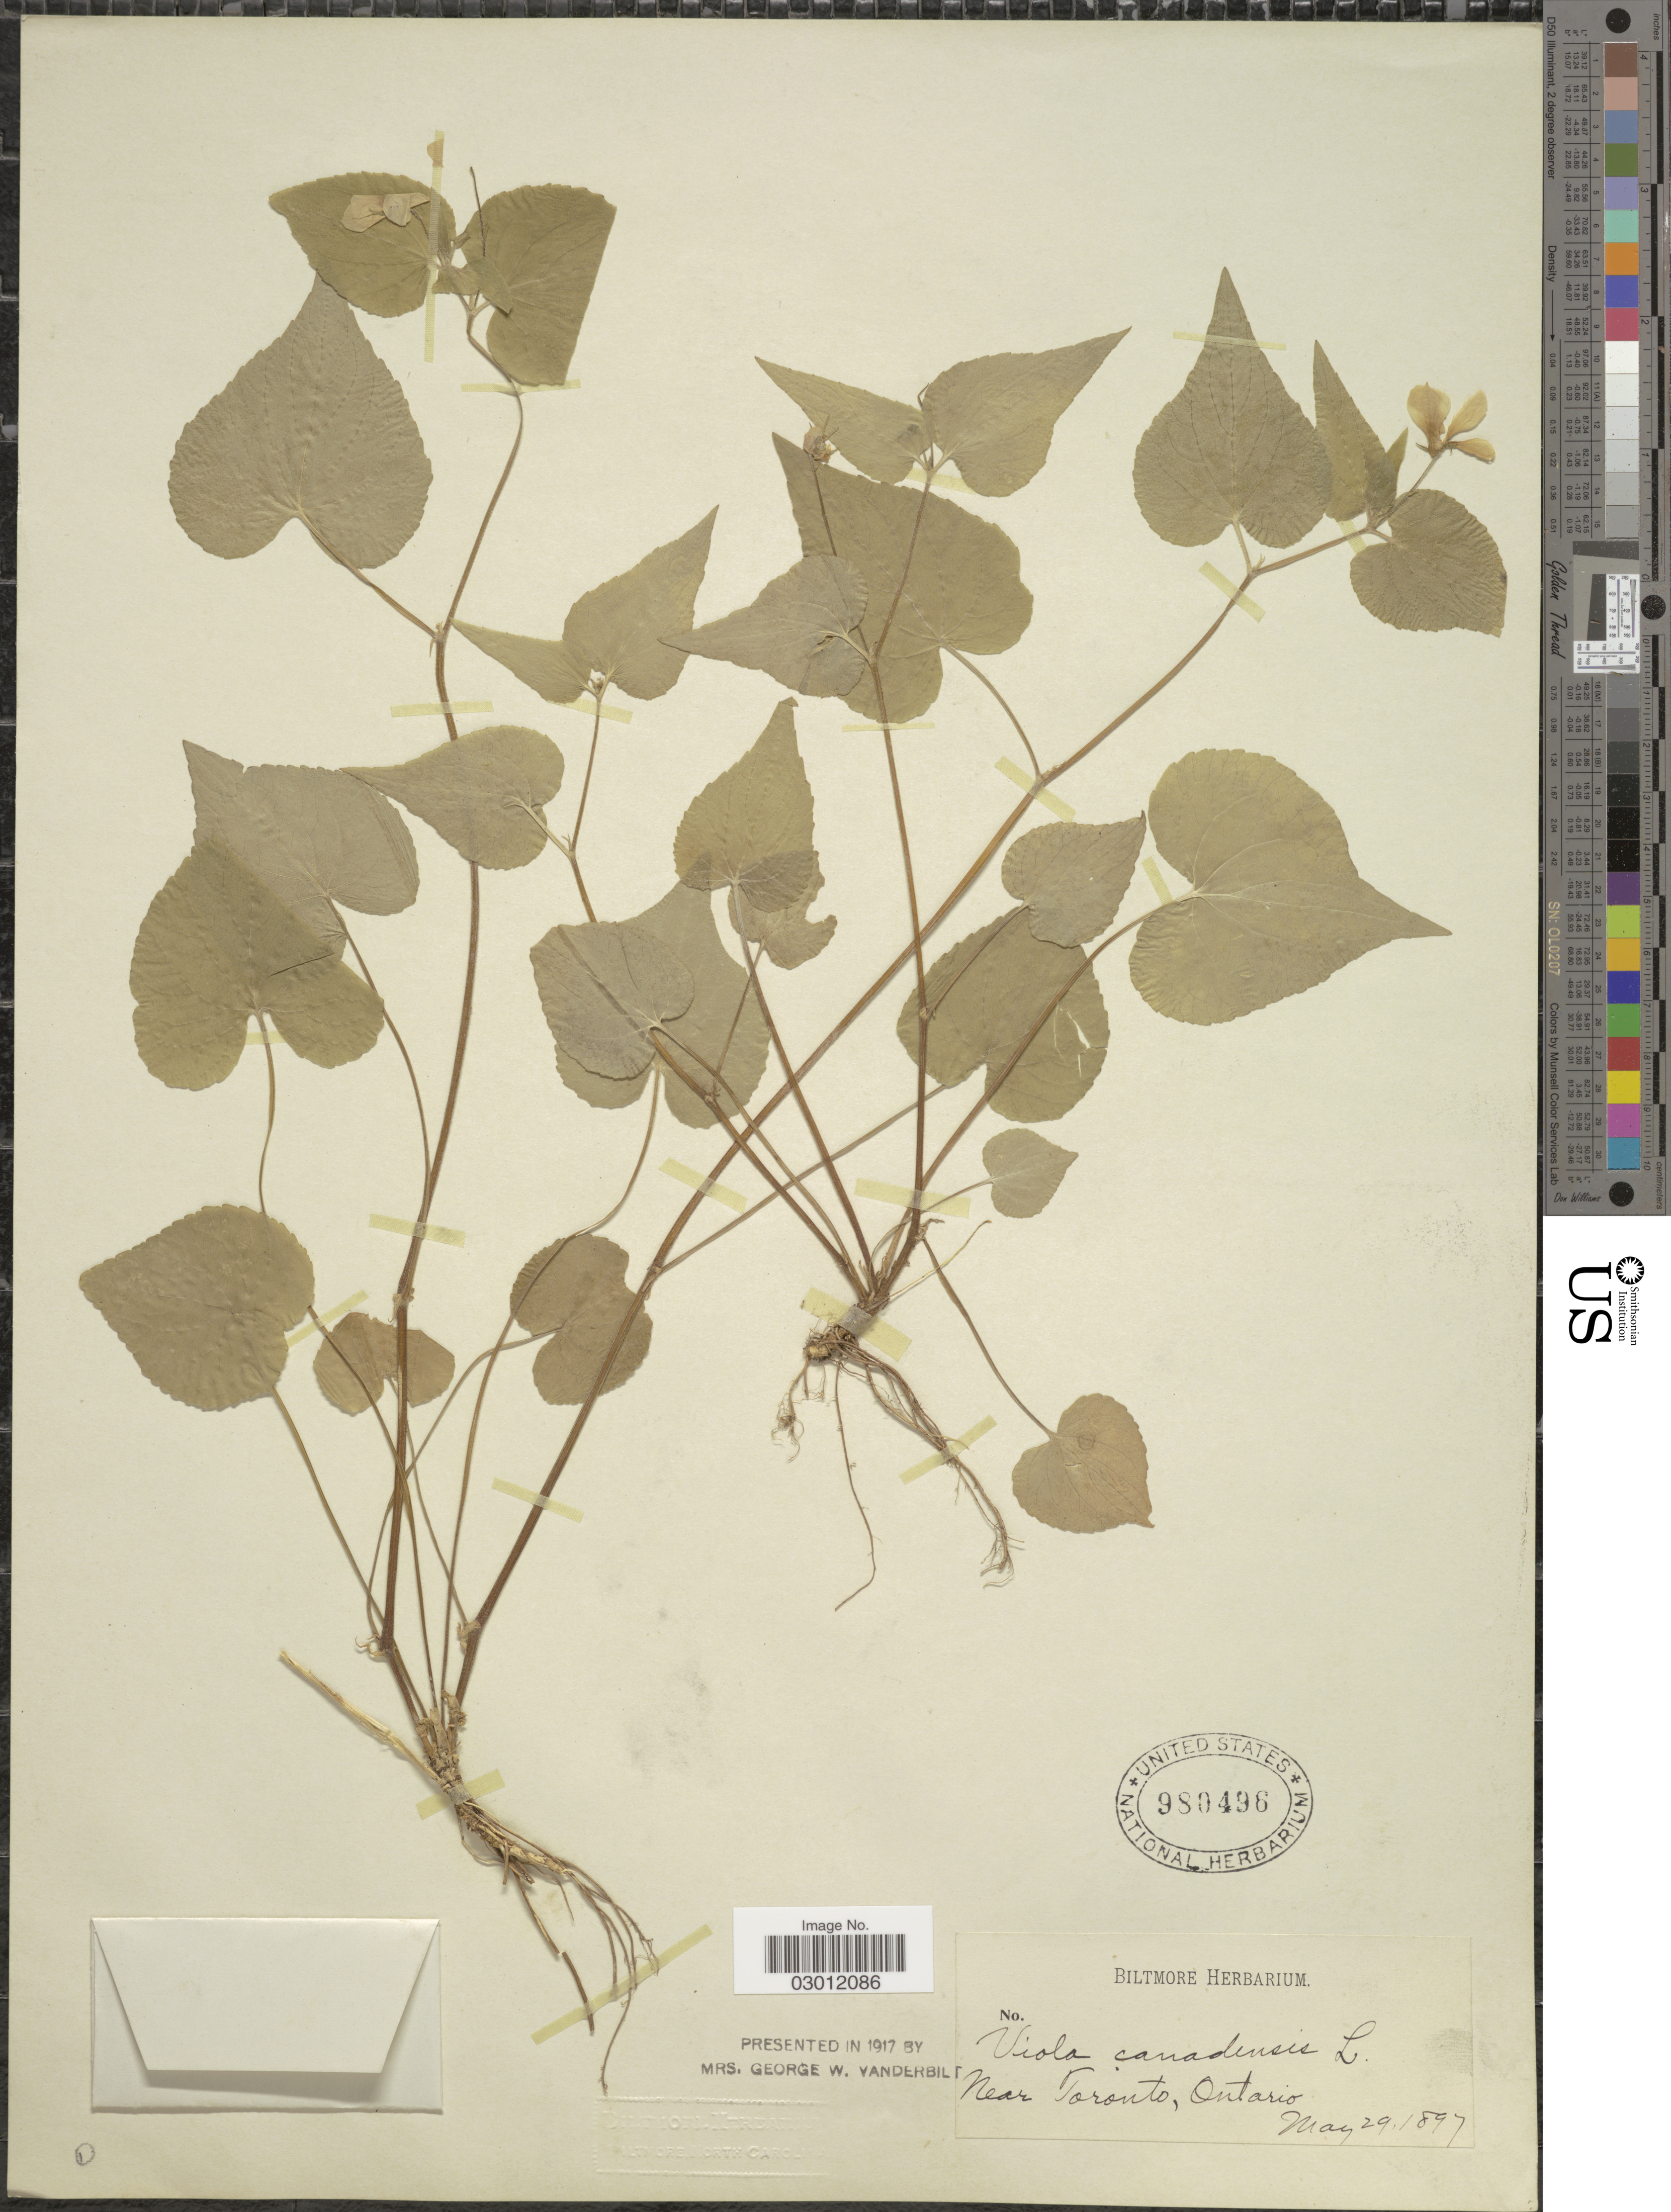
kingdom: Plantae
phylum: Tracheophyta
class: Magnoliopsida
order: Malpighiales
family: Violaceae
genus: Viola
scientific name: Viola canadensis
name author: L.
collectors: ex herb. Biltmore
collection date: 1897-05-29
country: Canada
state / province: Ontario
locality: Near Toronto, Ontario.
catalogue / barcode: US 980496